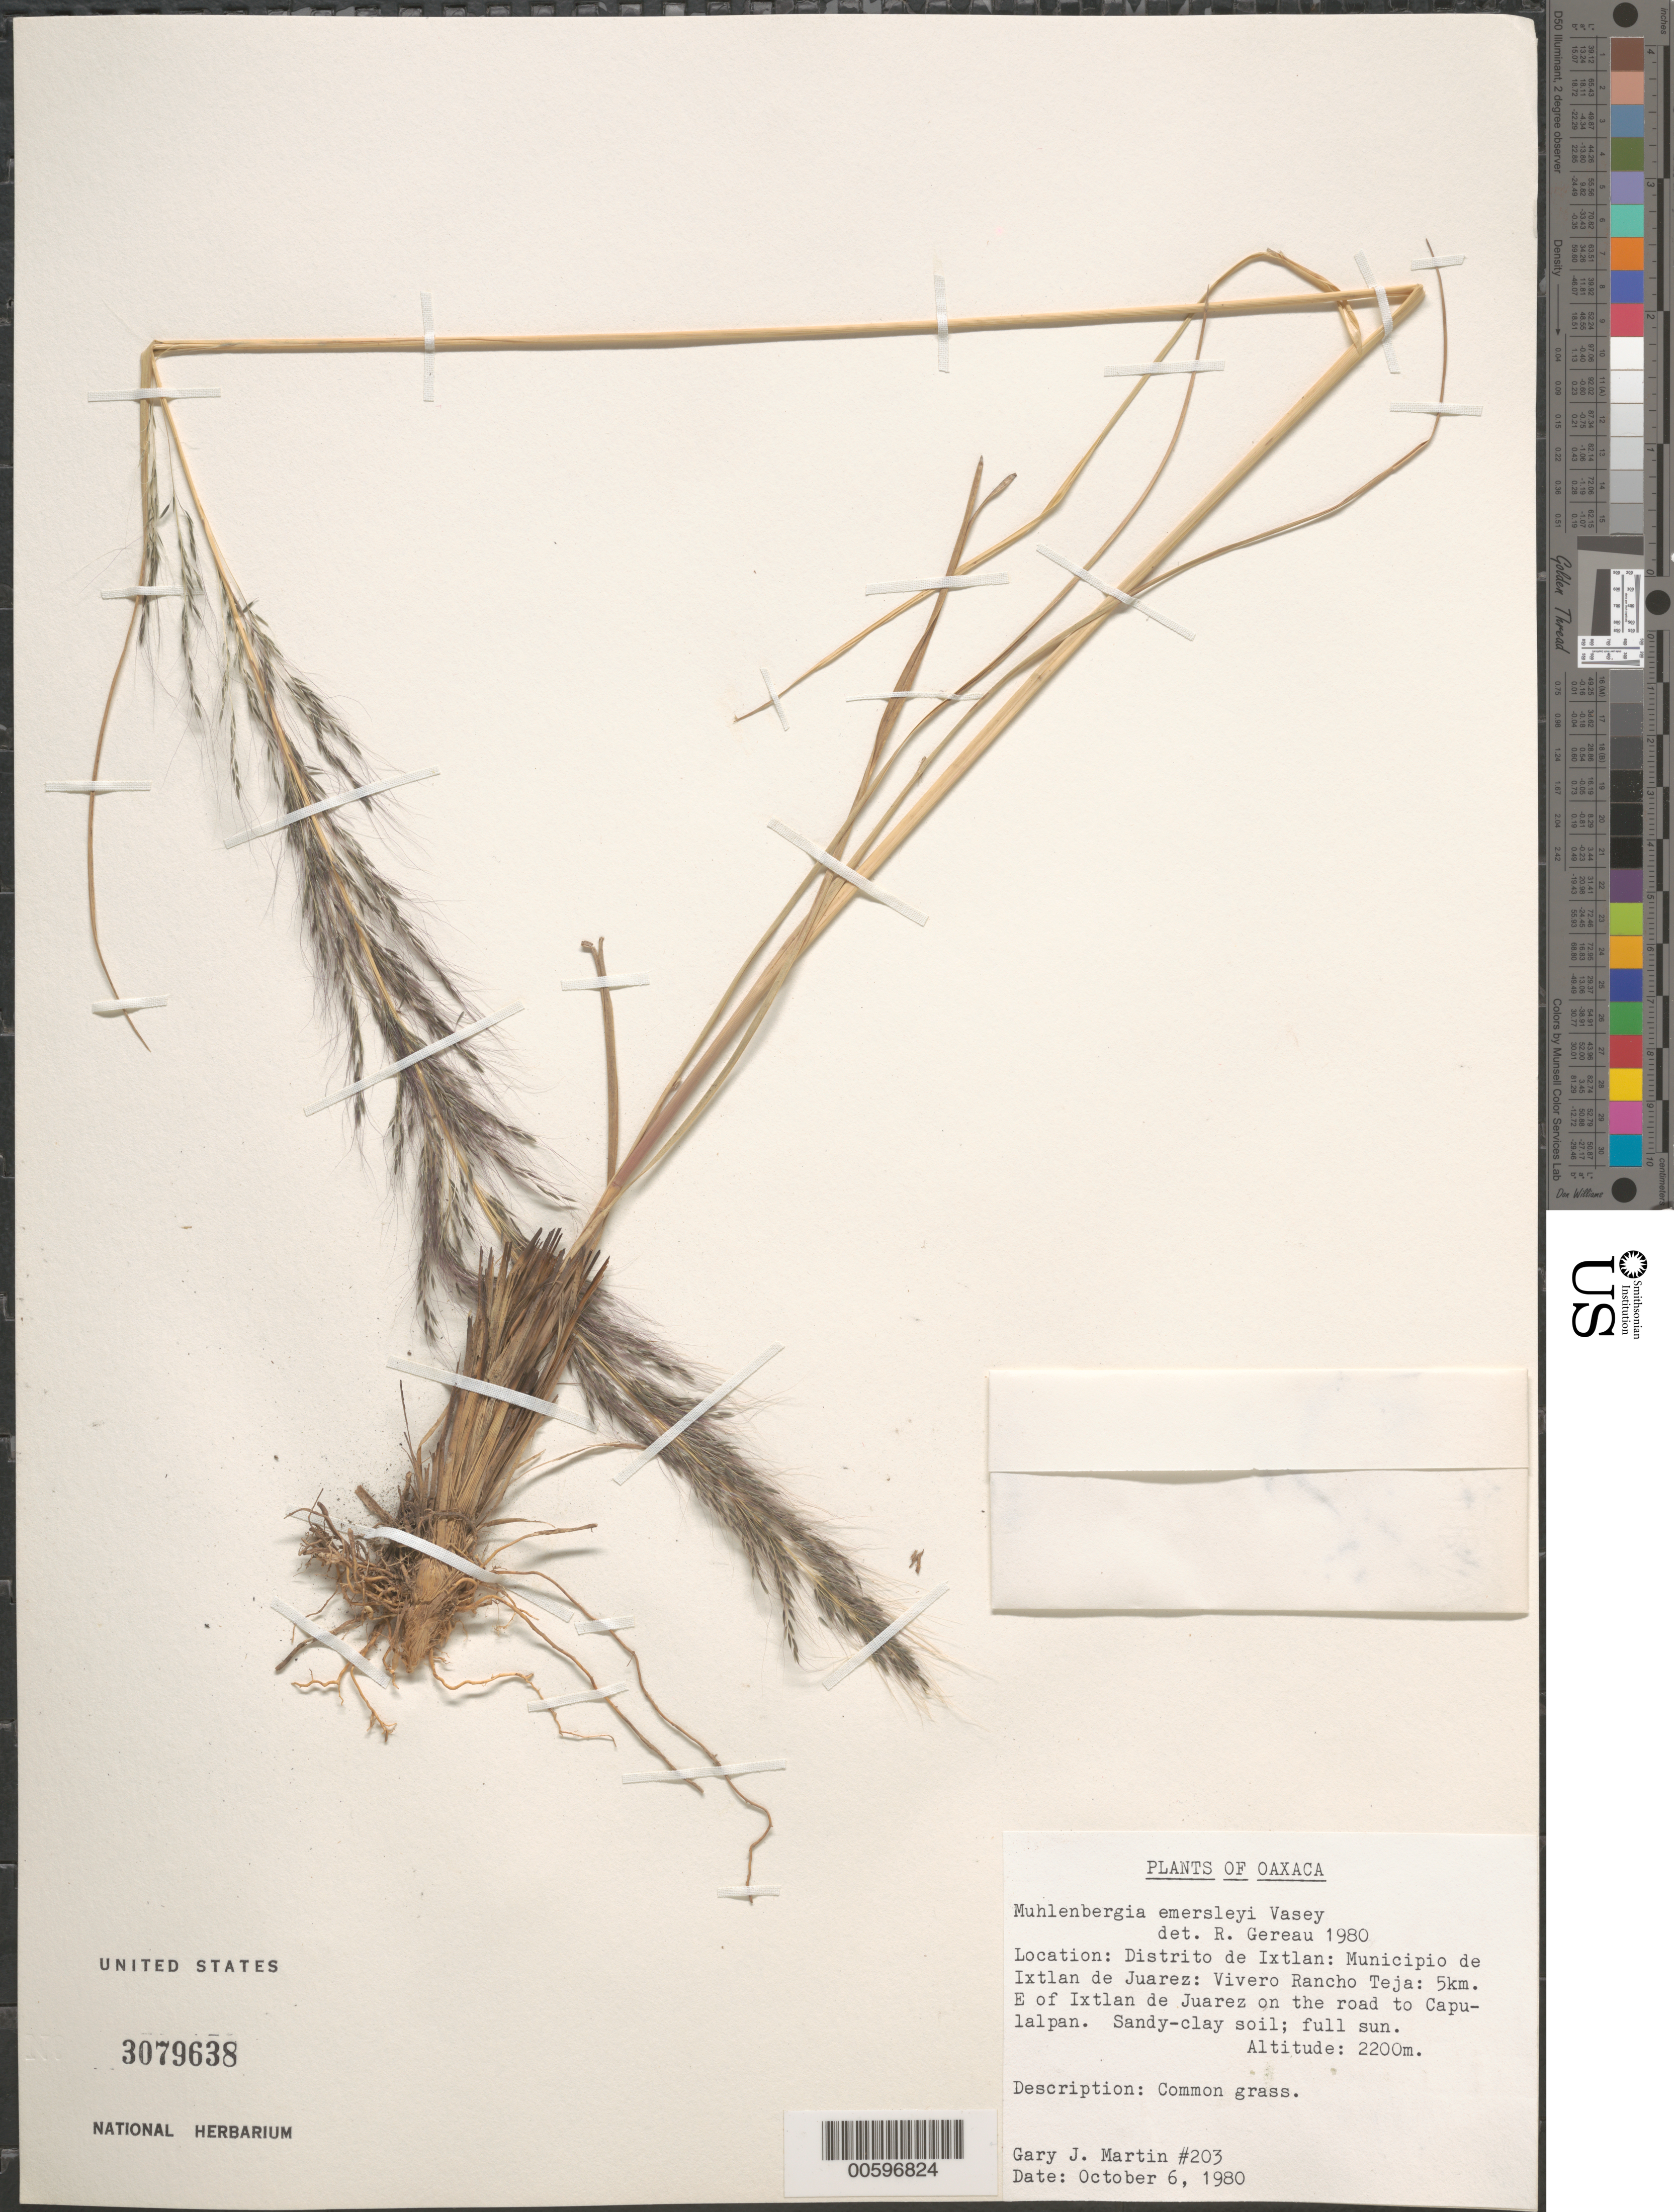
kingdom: Plantae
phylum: Tracheophyta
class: Liliopsida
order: Poales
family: Poaceae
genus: Muhlenbergia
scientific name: Muhlenbergia emersleyi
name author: Vasey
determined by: Gereau, R. E.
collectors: G. J. Martin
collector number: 203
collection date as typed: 6 Oct 1980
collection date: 1980-10-06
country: Mexico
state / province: Oaxaca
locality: Distrito de Ixtlan: Municipio de Ixtlan de Juarez: Vivero Rancho Teja: 5 km E of Ixtlan de Juarez on the road to Capulalpan.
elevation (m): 2200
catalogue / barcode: US 3079638